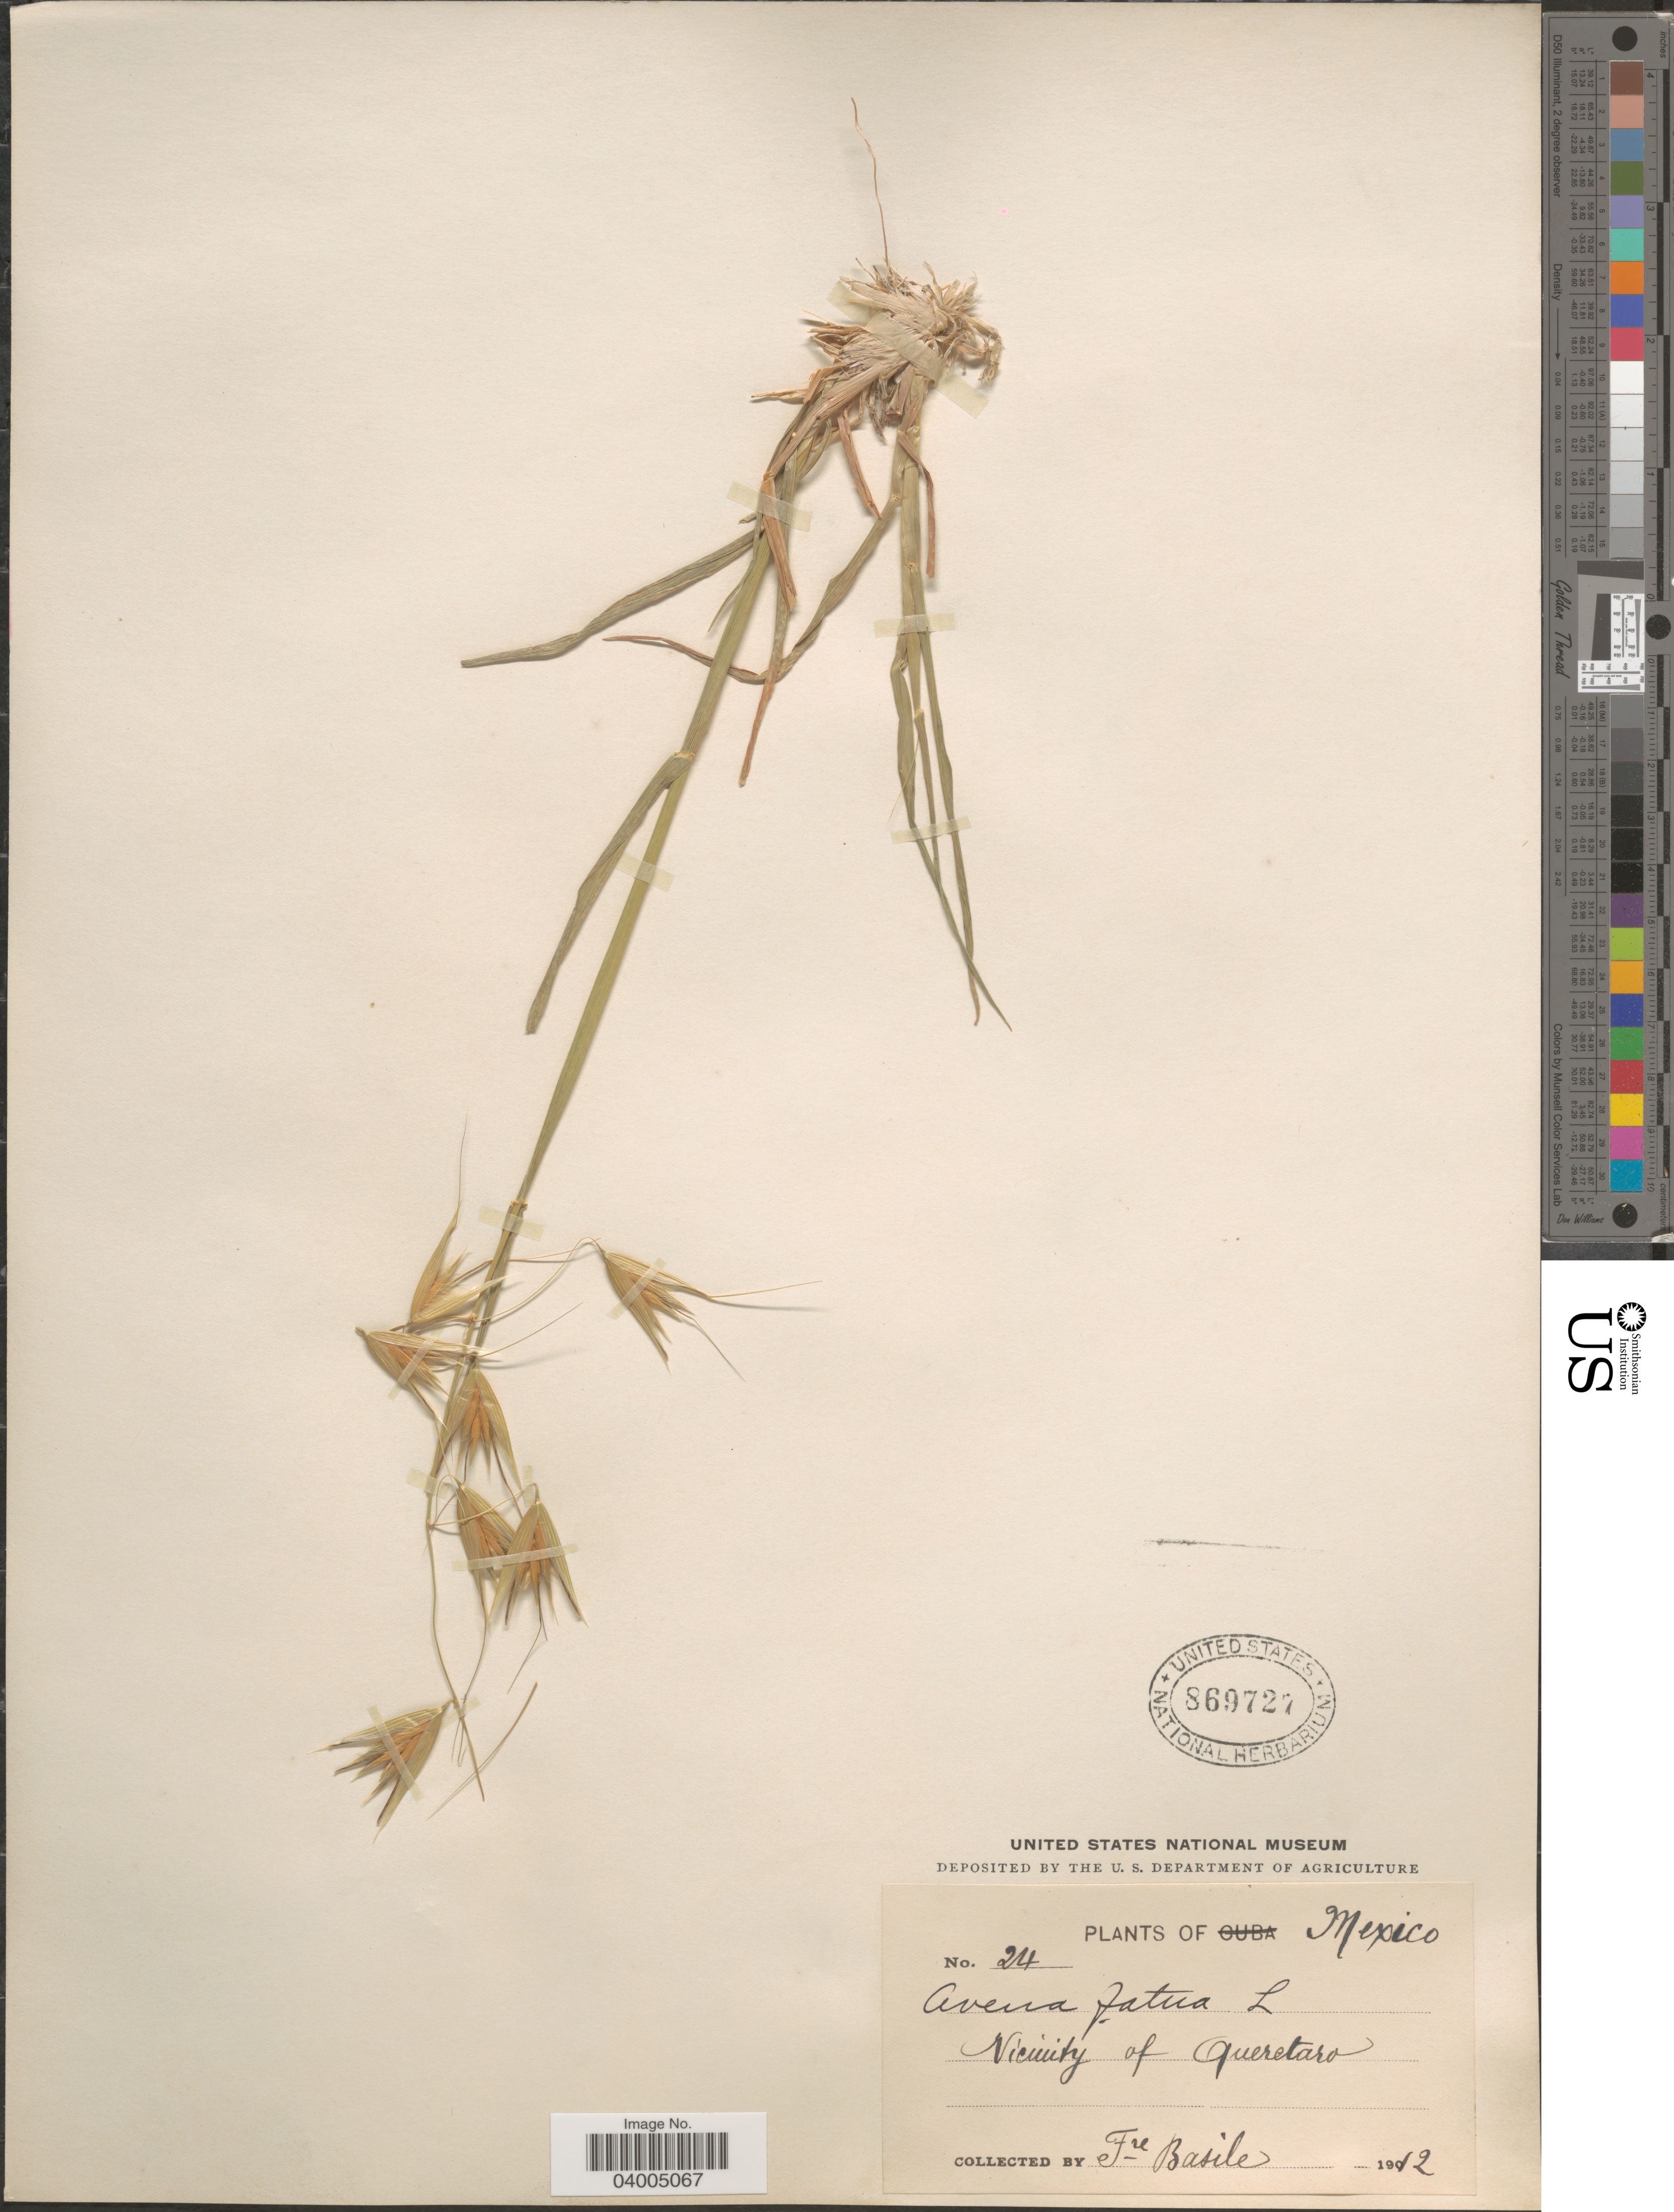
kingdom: Plantae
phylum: Tracheophyta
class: Liliopsida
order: Poales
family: Poaceae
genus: Avena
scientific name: Avena fatua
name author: L.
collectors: Bro. Basile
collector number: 24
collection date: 1912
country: Mexico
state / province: Querétaro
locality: Vicinity of Queretaro.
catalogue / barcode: US 869727